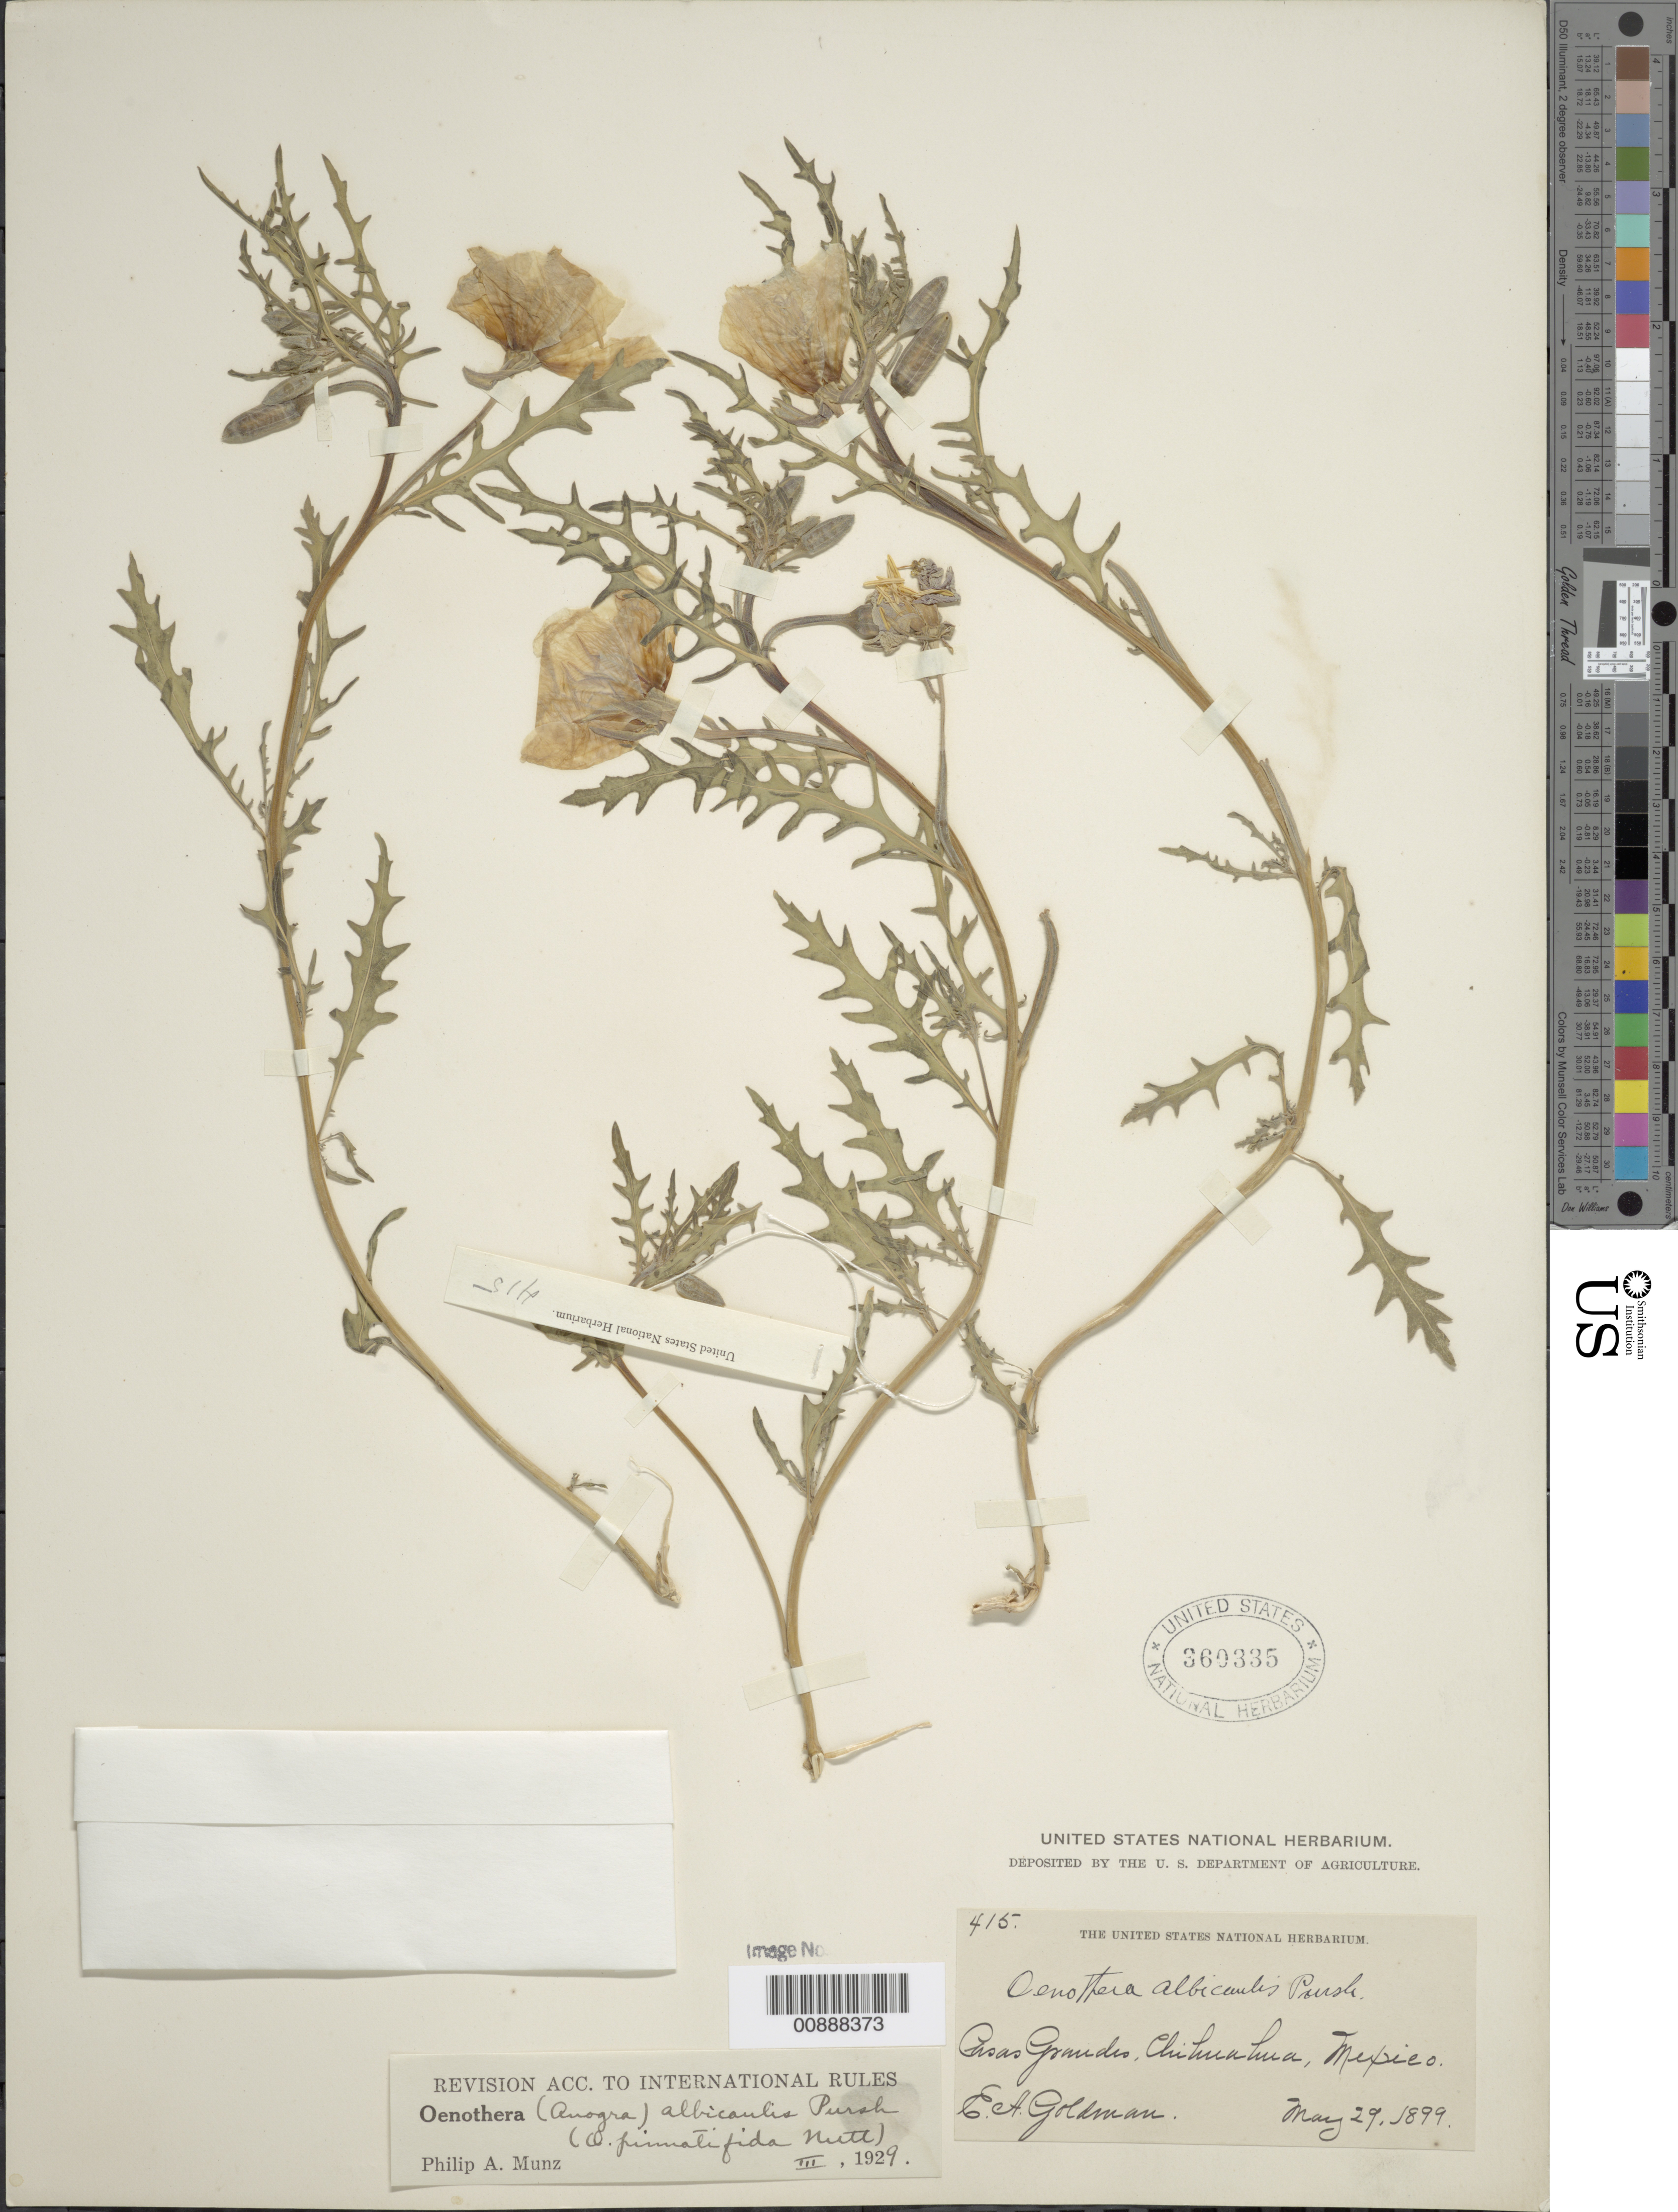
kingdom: Plantae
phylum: Tracheophyta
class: Magnoliopsida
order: Myrtales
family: Onagraceae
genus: Oenothera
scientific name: Oenothera albicaulis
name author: Pursh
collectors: E. A. Goldman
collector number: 415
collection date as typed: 29 May 1899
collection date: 1899-05-29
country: Mexico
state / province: Chihuahua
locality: Casas Grandes, Chihuahua.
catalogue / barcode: US 360335